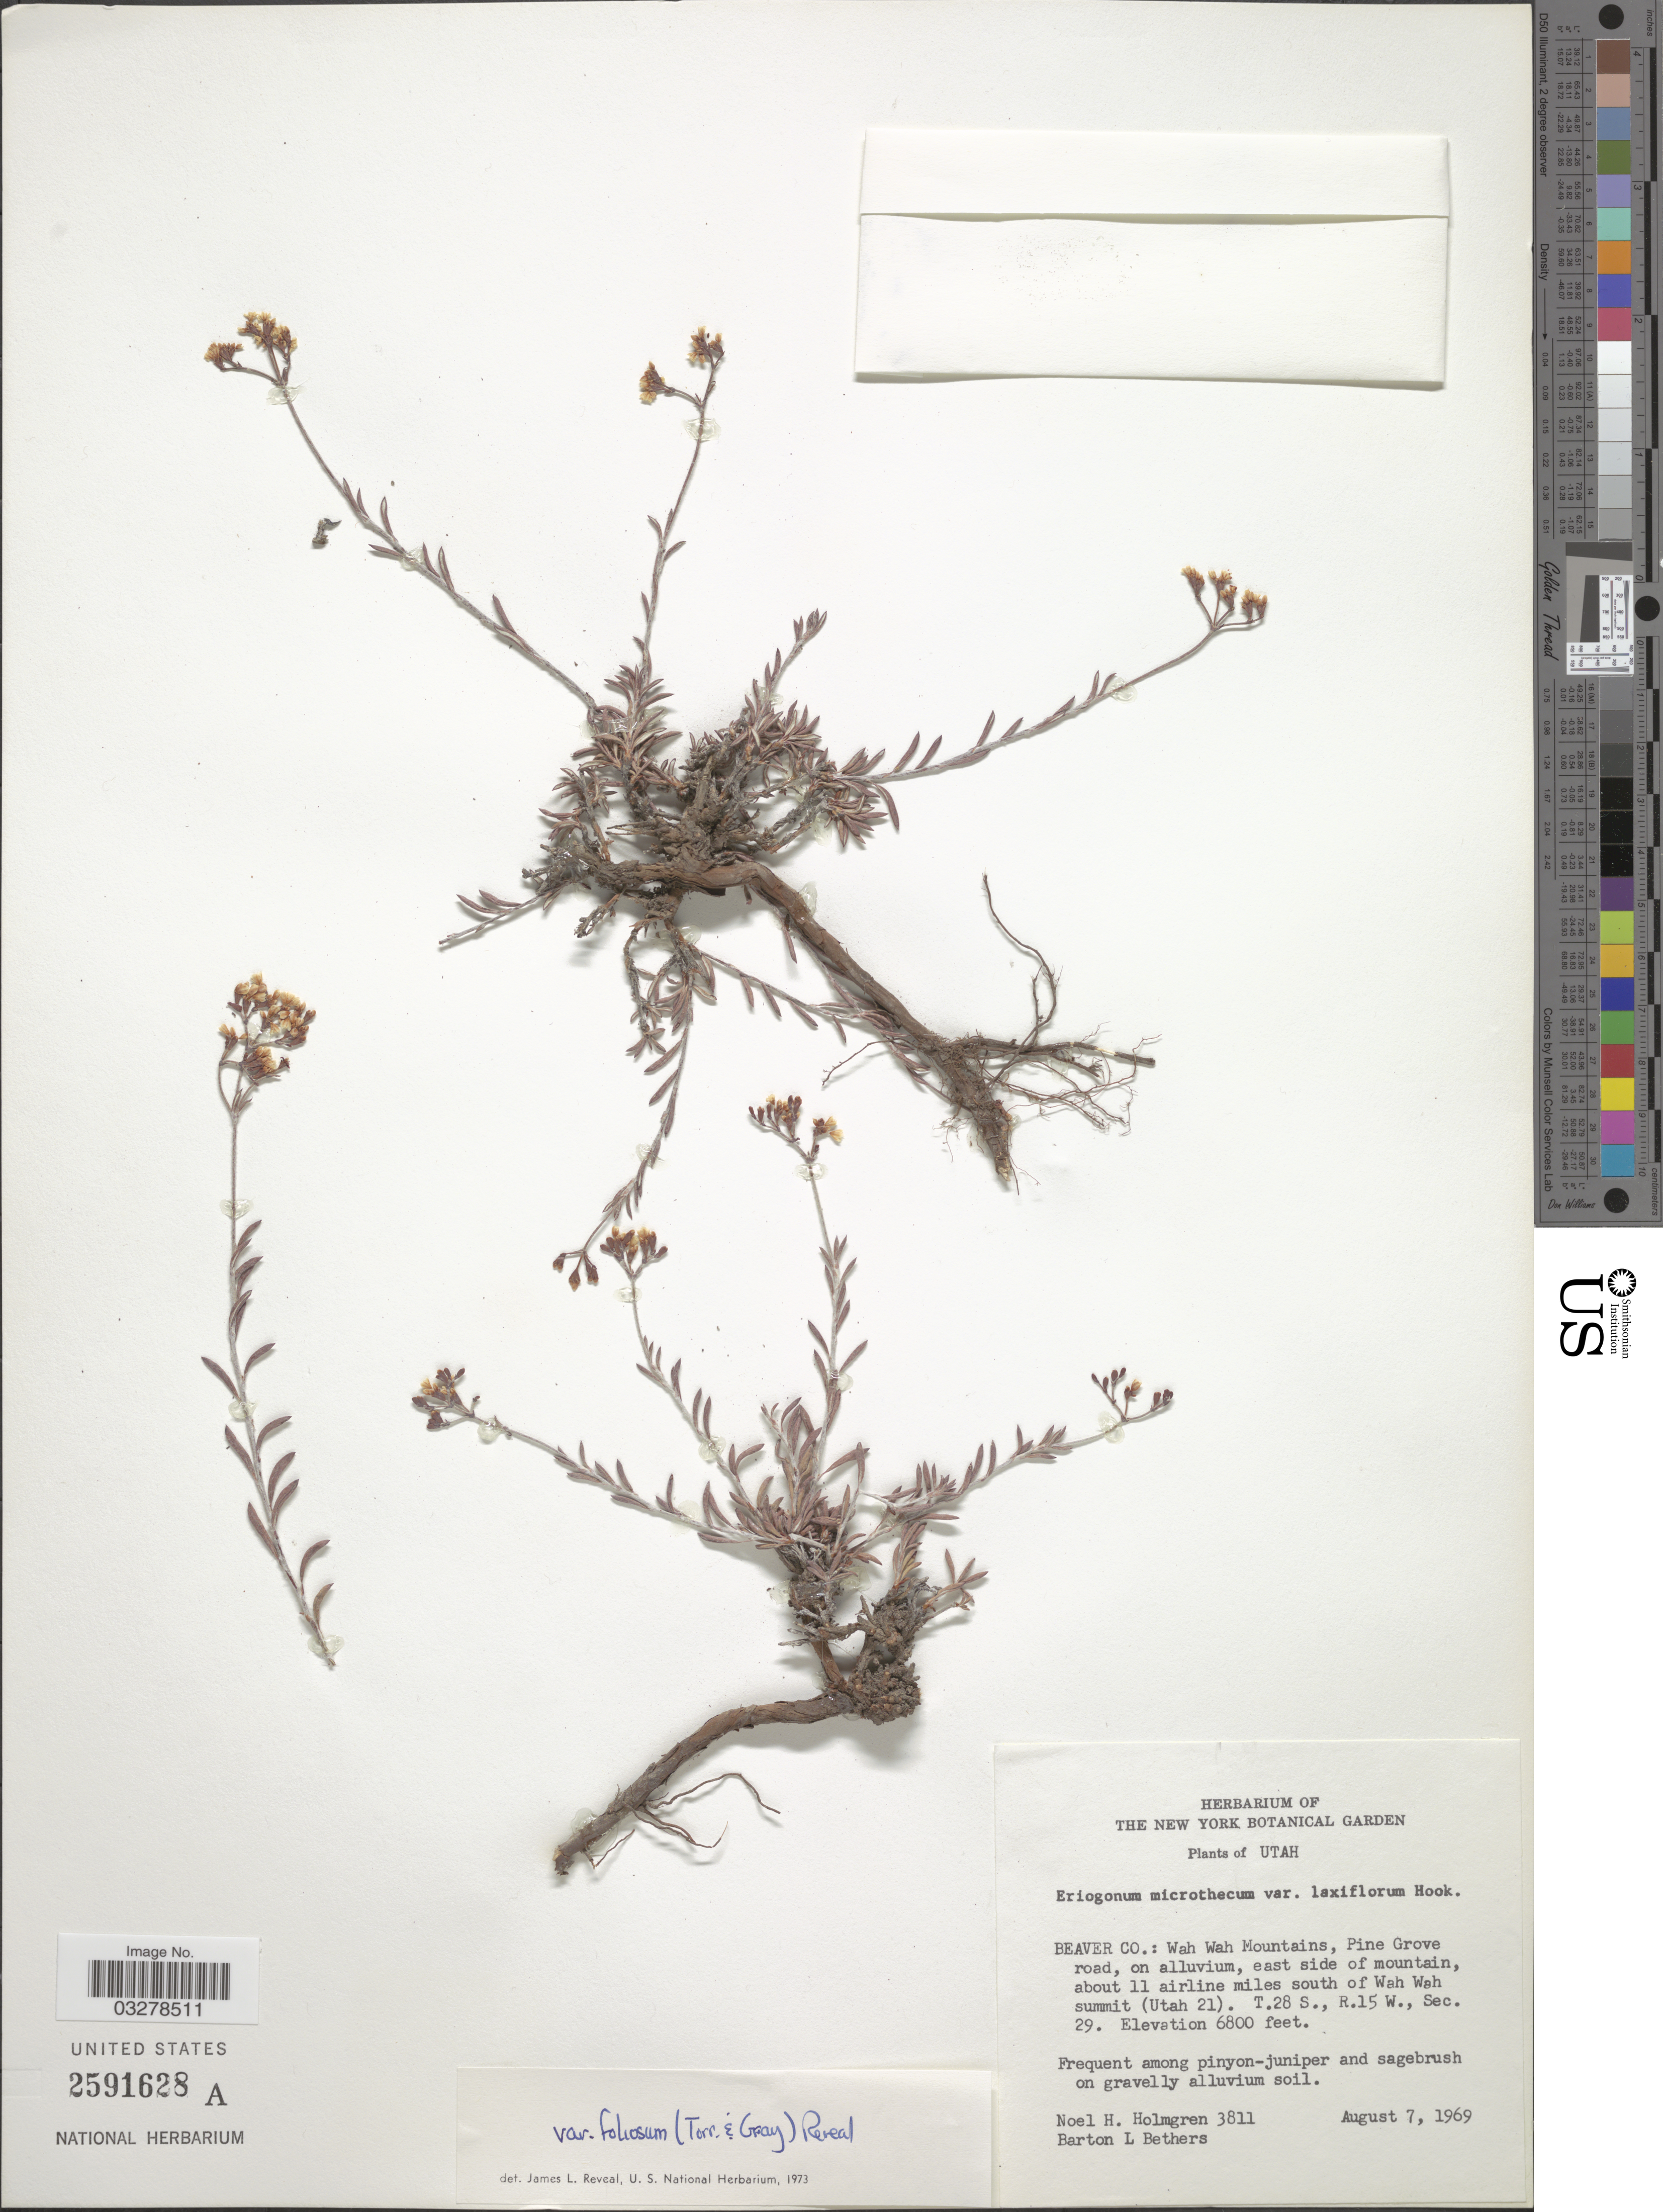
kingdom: Plantae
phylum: Tracheophyta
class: Magnoliopsida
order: Caryophyllales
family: Polygonaceae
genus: Eriogonum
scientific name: Eriogonum microtheca var. foliosum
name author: (Torr. & A. Gray) Reveal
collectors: N. H. Holmgren & B. Bethers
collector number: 3811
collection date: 1969-08-07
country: United States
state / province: Utah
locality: Beaver Co.: Wah Wah Mountains, Pine Grove road, on alluvium, east side of mountain, about 11 airline miles south of Wah Wah summit (Utah 21). T. 28 S., R. 15 W., Sec. 29.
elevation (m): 2073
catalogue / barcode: US 2591628A